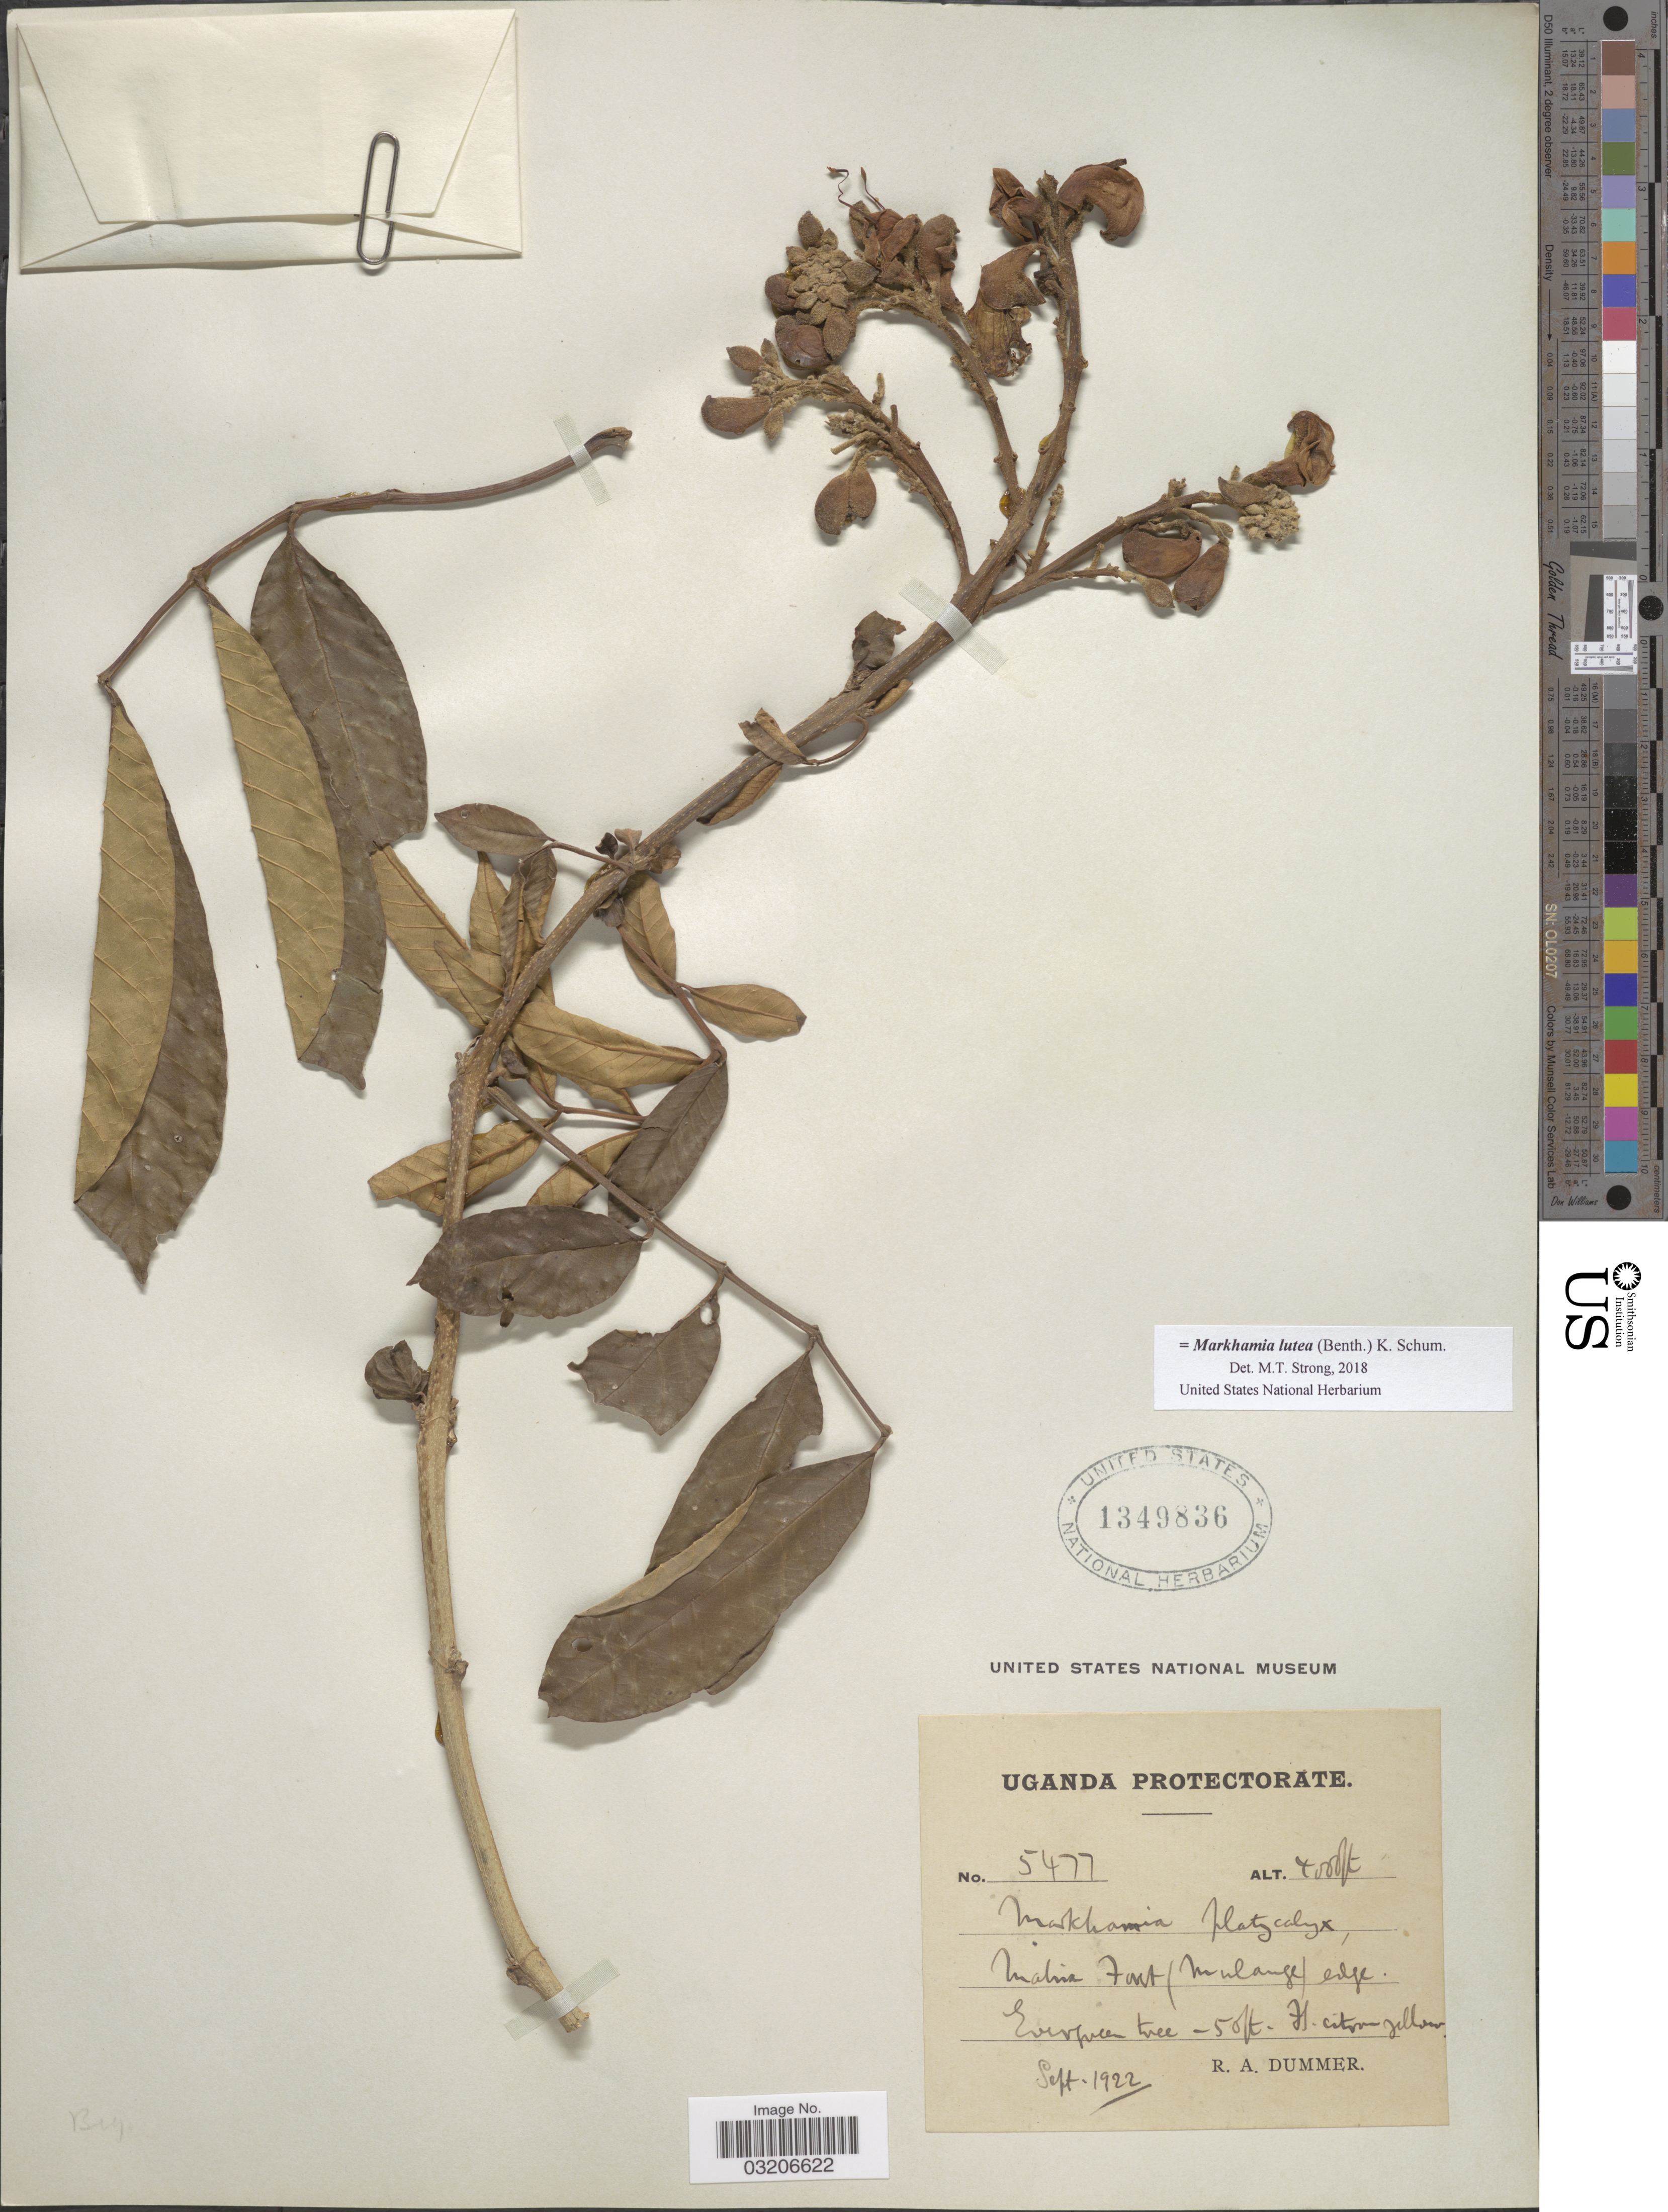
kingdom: Plantae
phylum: Tracheophyta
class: Magnoliopsida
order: Lamiales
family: Bignoniaceae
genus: Markhamia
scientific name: Markhamia lutea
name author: (Benth.) K. Schum.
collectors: R. Dümmer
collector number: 5477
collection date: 1922-09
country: Uganda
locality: Uganda Protectorate. Mabira Forest (Mulange) edge.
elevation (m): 1219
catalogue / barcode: US 1349836